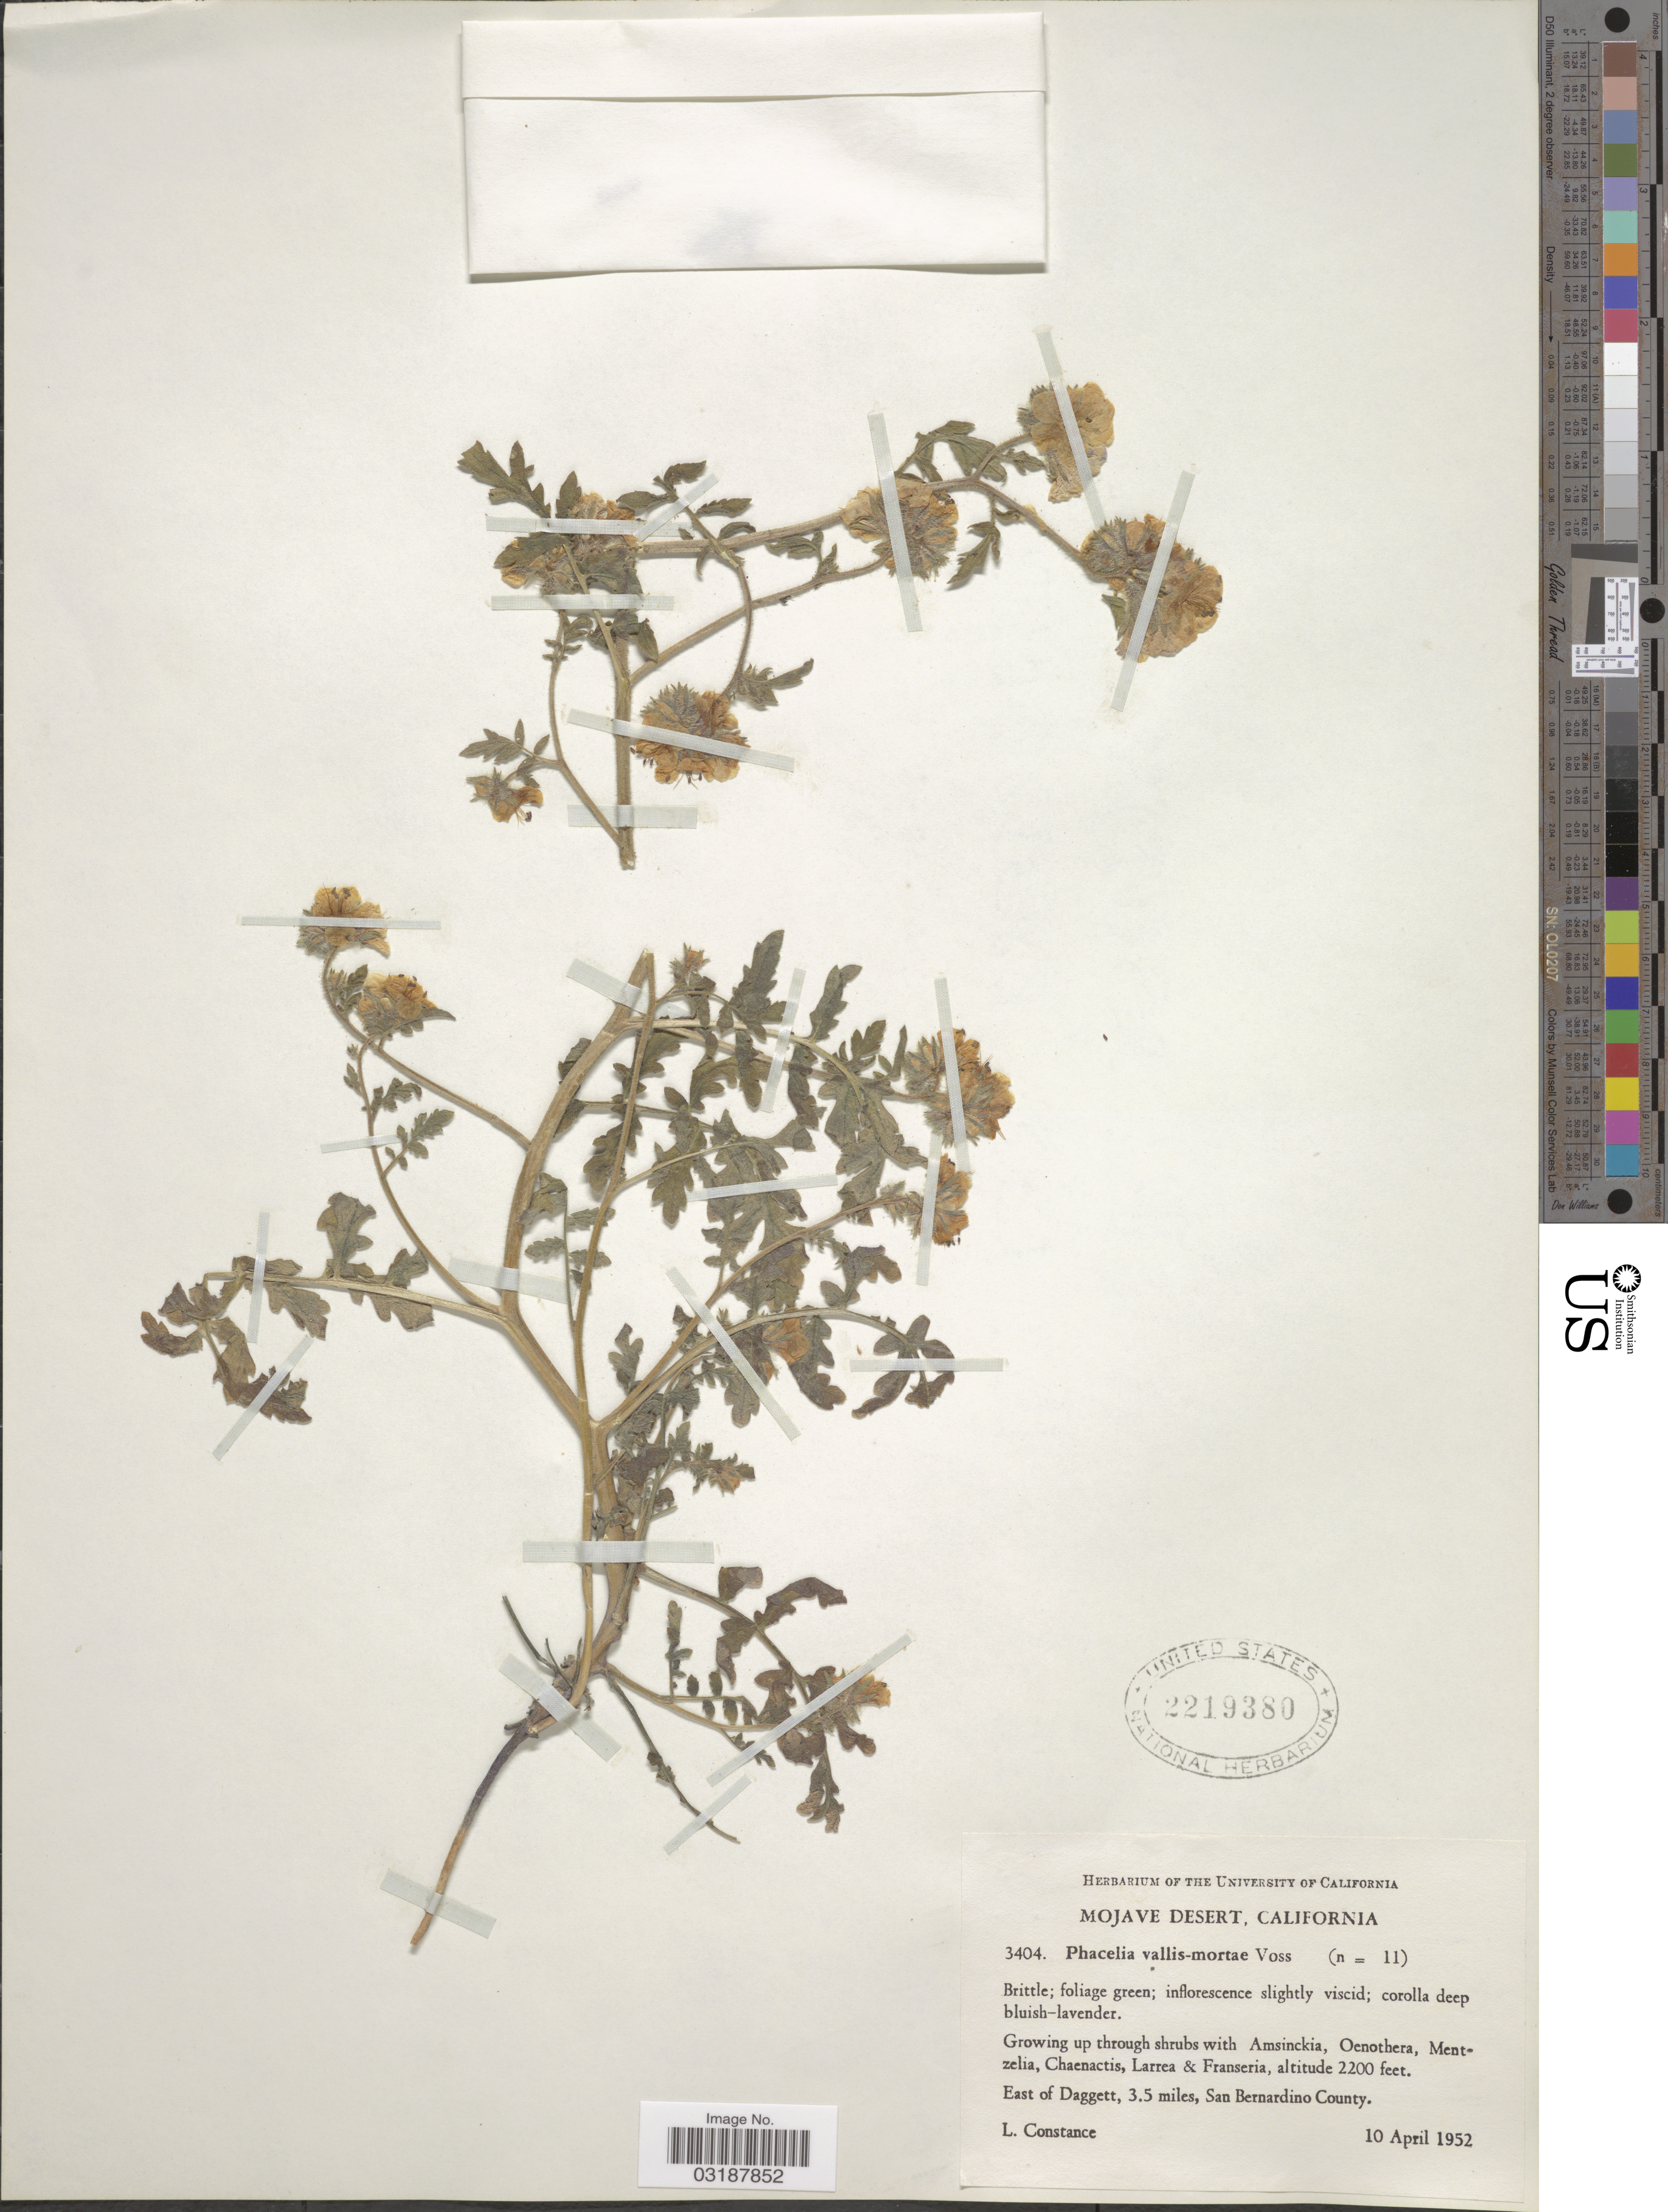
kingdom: Plantae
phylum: Tracheophyta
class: Magnoliopsida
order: Boraginales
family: Hydrophyllaceae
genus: Phacelia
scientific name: Phacelia vallis-mortae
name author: J.W. Voss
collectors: L. Constance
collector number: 3404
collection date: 1952-04-10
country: United States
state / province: California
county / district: San Bernardino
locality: Mojave Desert, East of Daggett, 3.5 miles, San Bernardino County.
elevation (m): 671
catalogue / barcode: US 2219380